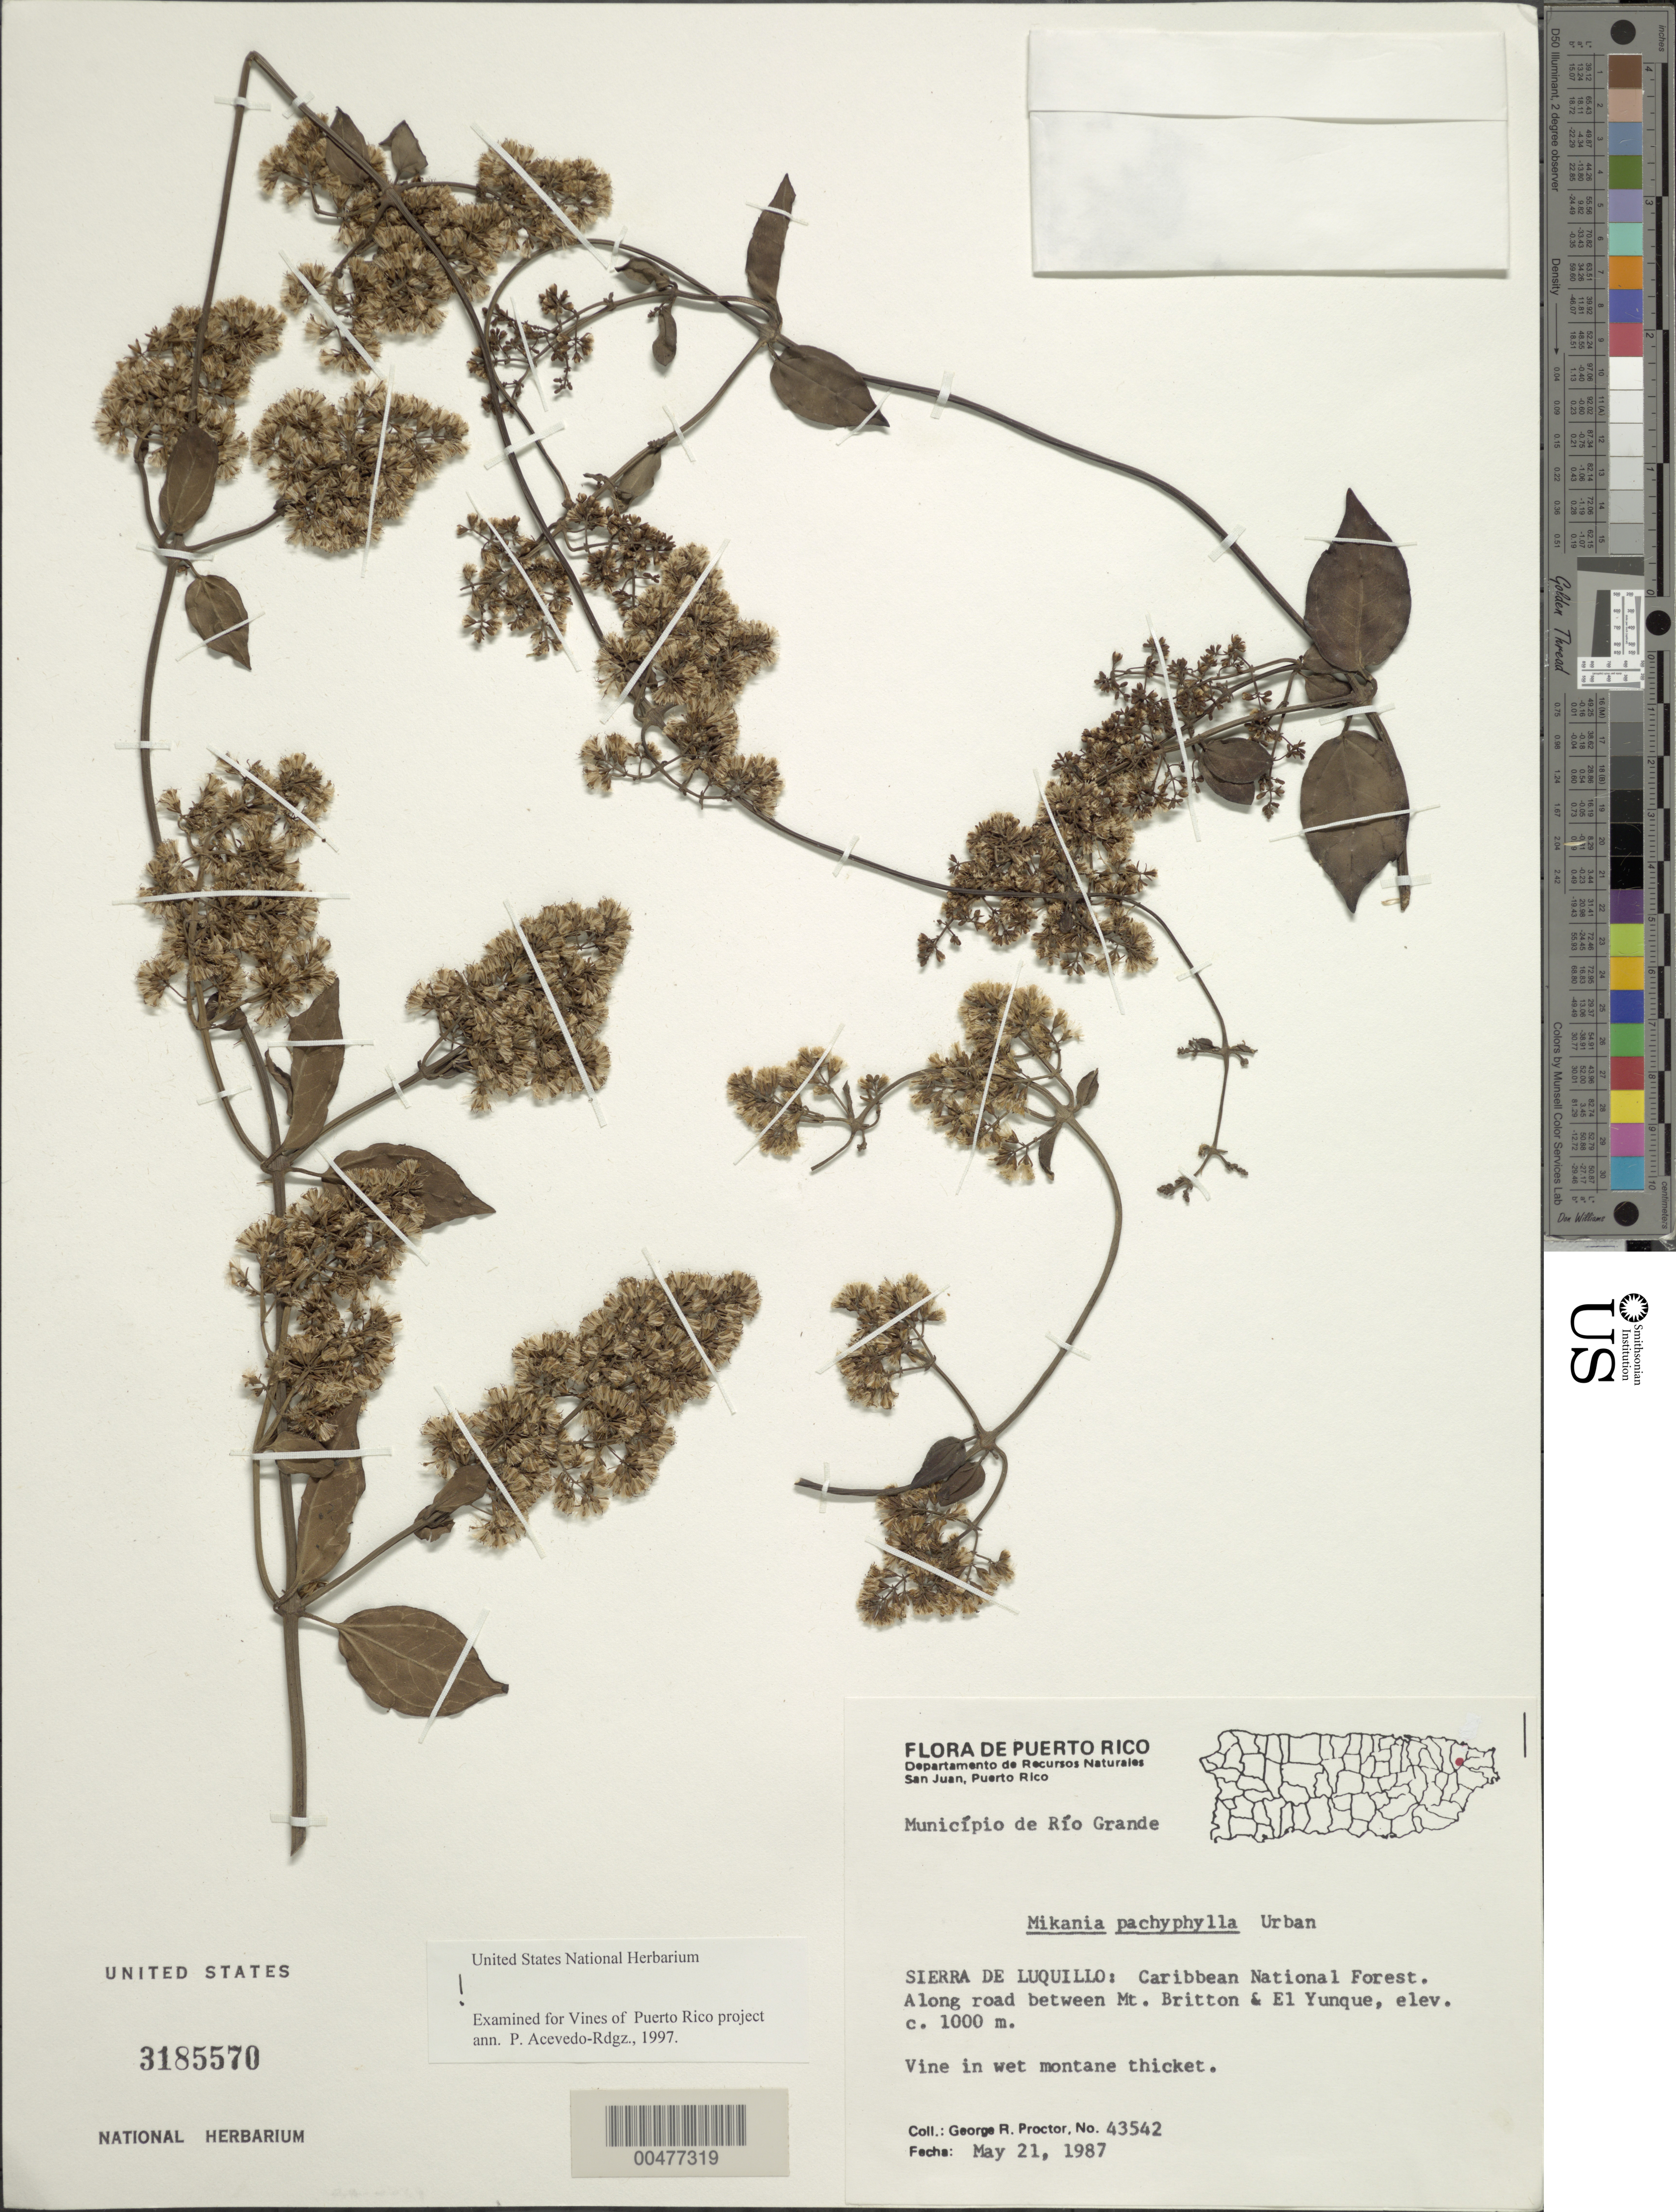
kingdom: Plantae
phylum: Tracheophyta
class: Magnoliopsida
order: Asterales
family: Asteraceae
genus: Mikania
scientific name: Mikania pachyphylla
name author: Urb.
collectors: G. R. Proctor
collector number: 43542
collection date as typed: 21 May 1987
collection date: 1987-05-21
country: Puerto Rico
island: Greater Antilles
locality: Sierra de Luquillo, Caribbean National Forest, along road between Mt. Britton and El Yunque. Wet, montane thicket.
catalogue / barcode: US 3185570